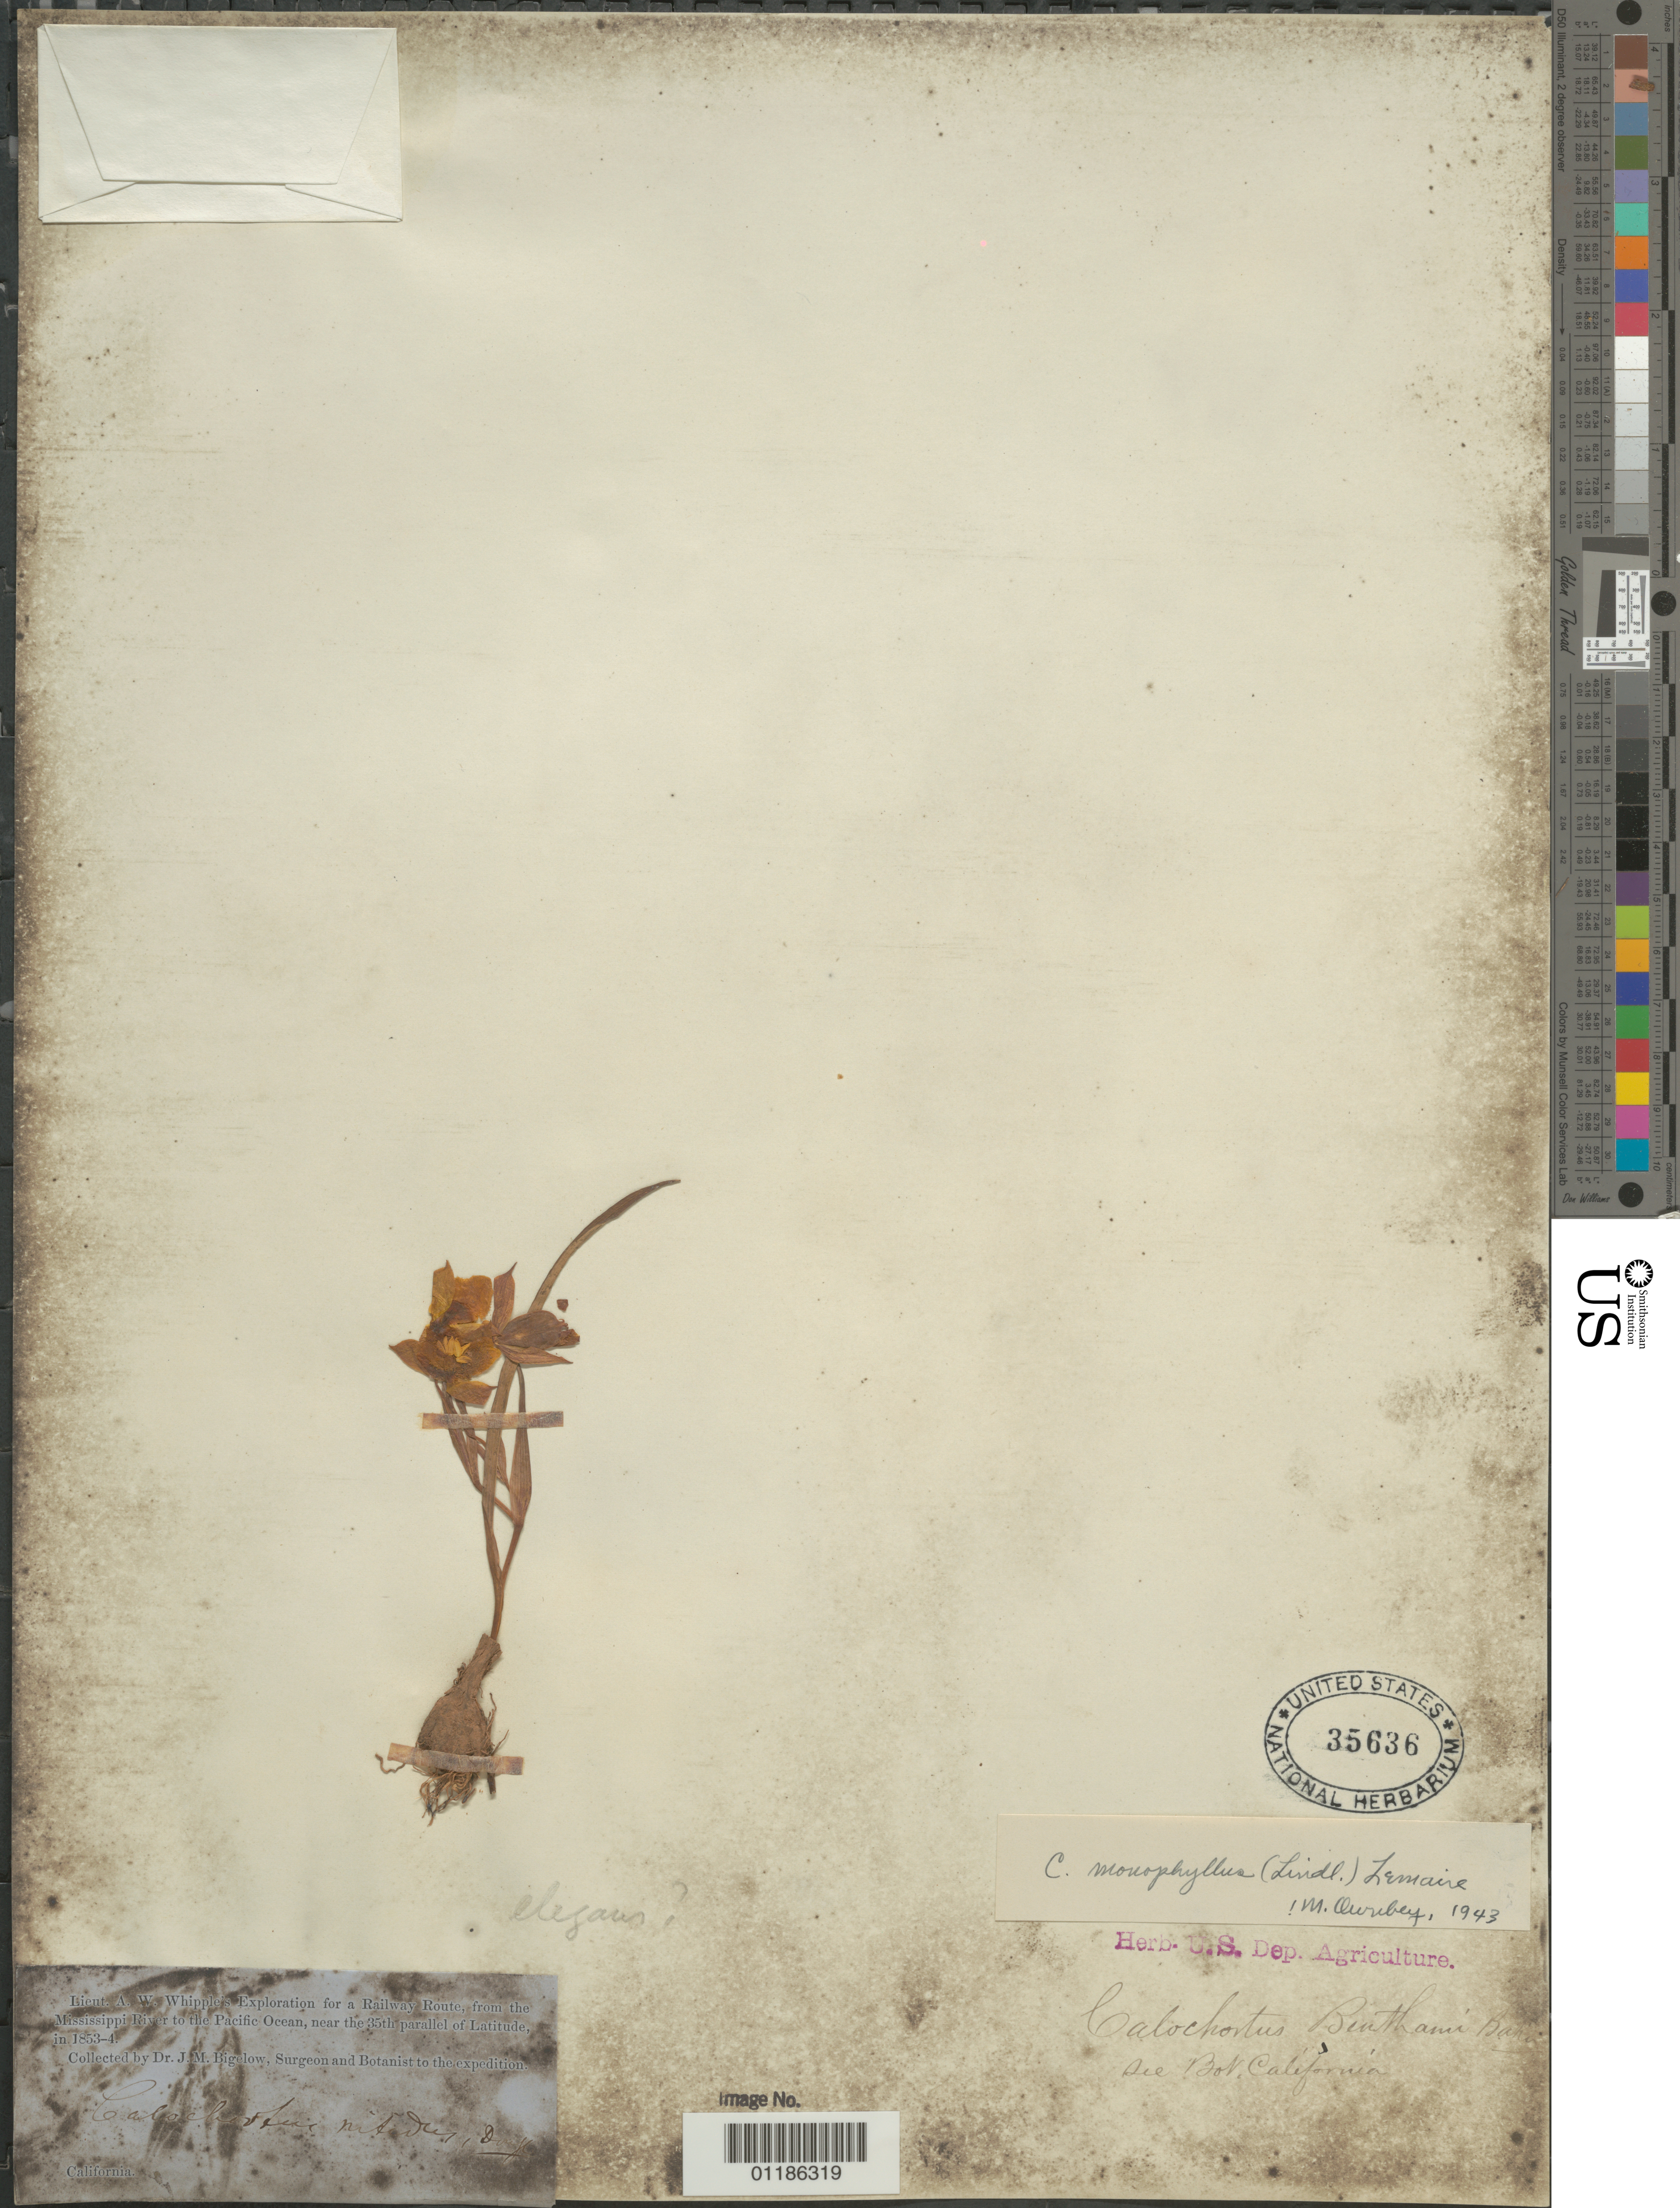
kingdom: Plantae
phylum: Tracheophyta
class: Liliopsida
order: Liliales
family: Liliaceae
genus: Calochortus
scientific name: Calochortus monophyllus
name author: (Lindl.) Lem.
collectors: J. M. Bigelow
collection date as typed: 1853 to -- --- 1854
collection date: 1853/1854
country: United States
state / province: California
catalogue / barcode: US 35636